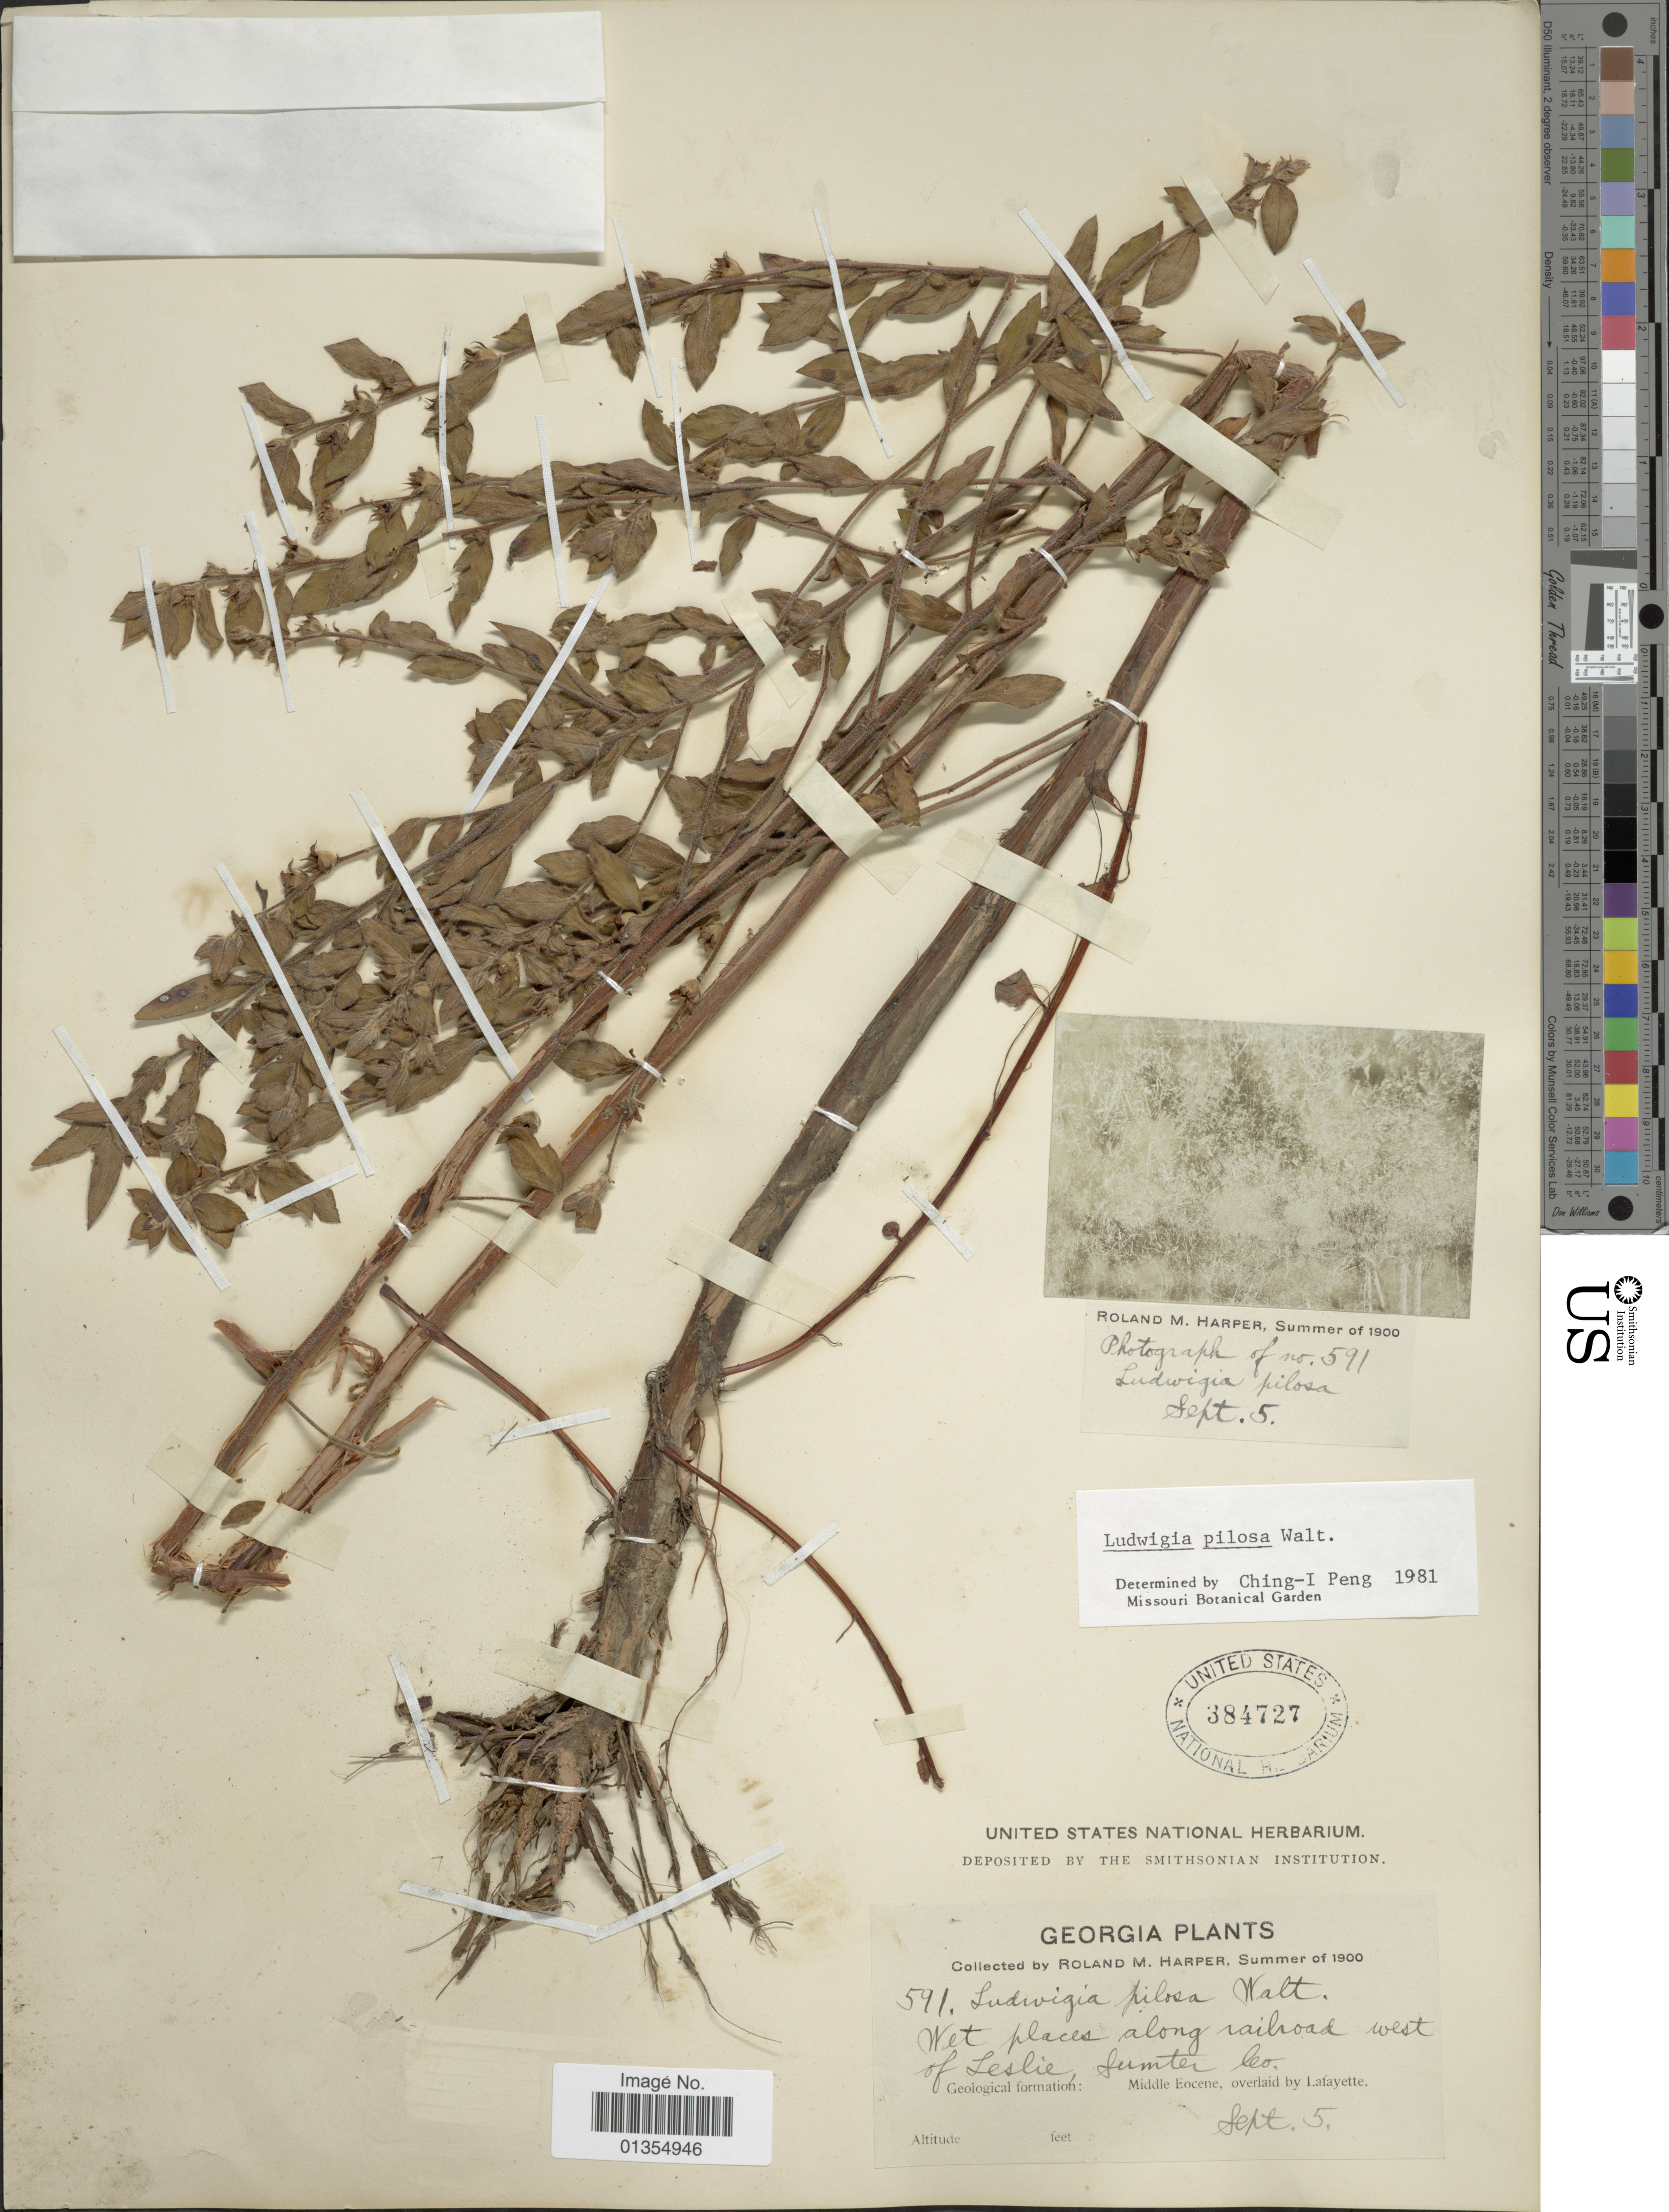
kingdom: Plantae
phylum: Tracheophyta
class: Magnoliopsida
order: Myrtales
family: Onagraceae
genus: Ludwigia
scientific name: Ludwigia pilosa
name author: Walter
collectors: R. M. Harper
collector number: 591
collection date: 1900-09-05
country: United States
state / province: Georgia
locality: West places along railroad west of Leslie, Sumter Co.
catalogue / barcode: US 384727